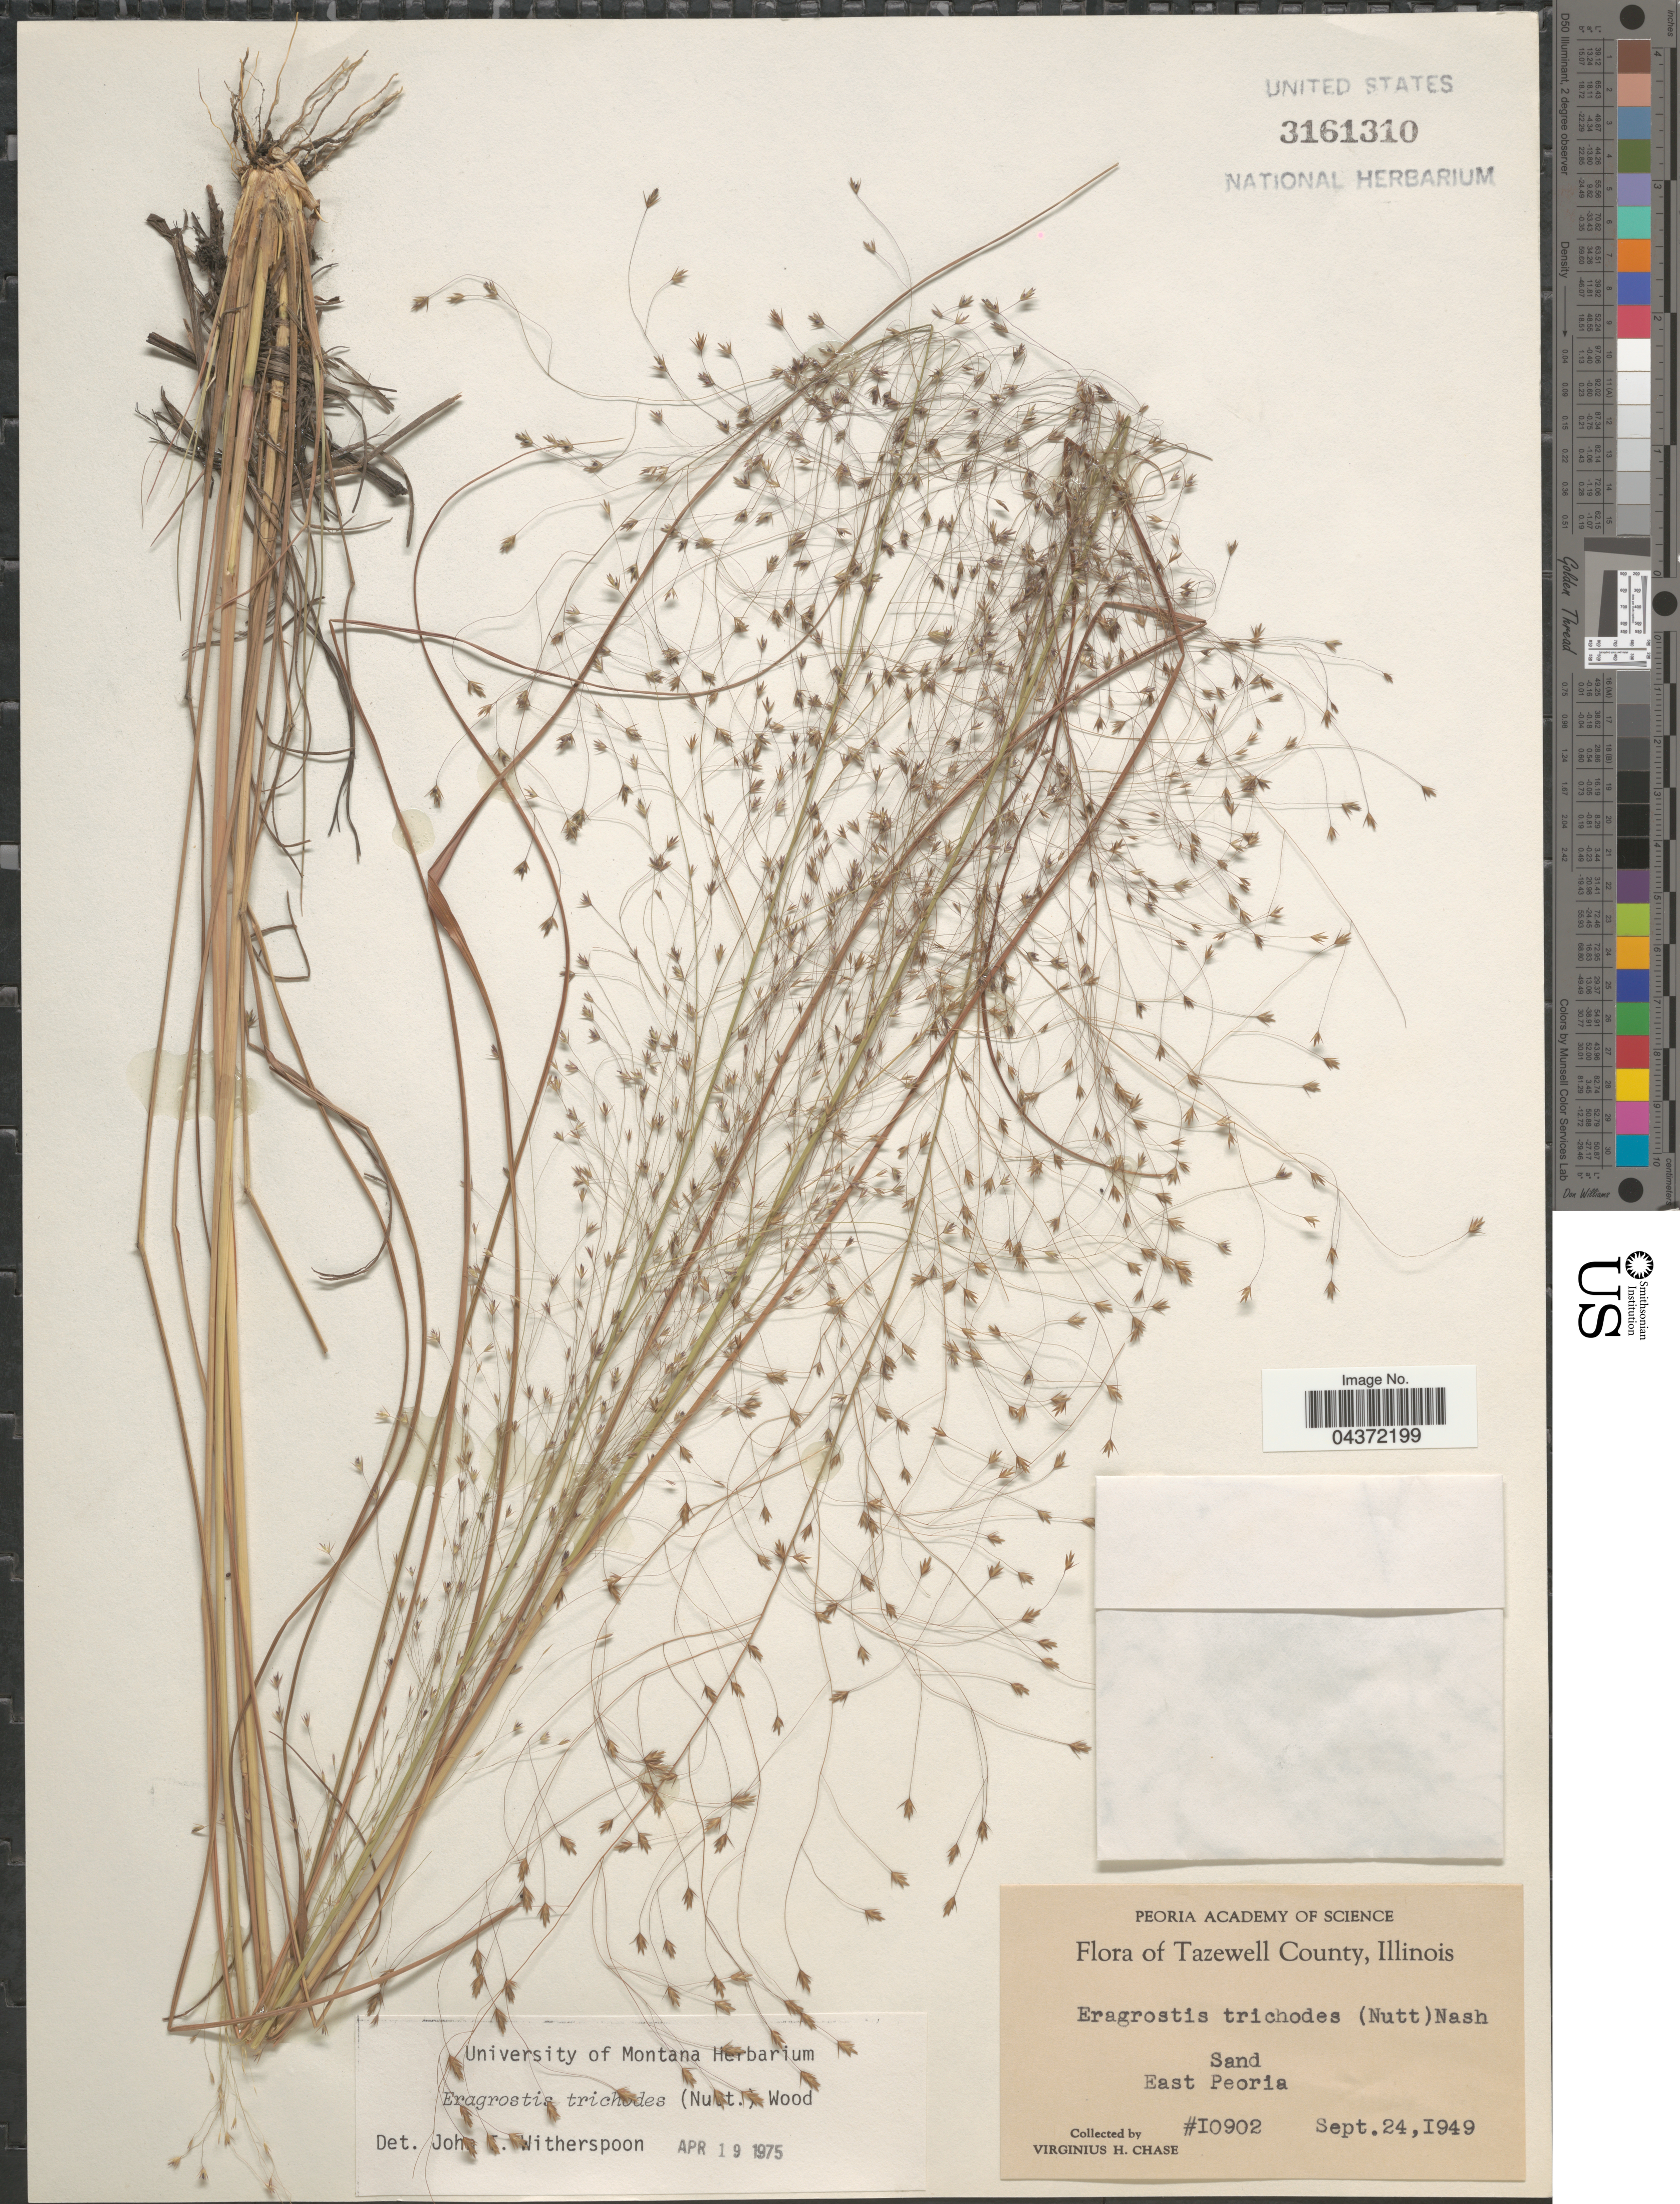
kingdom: Plantae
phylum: Tracheophyta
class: Liliopsida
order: Poales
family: Poaceae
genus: Eragrostis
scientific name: Eragrostis trichodes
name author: (Nutt.) Alph. Wood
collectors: V. H. Chase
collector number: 10902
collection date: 1949-09-24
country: United States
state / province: Illinois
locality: Tazewell County. Sand. East Peoria.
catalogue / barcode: US 3161310